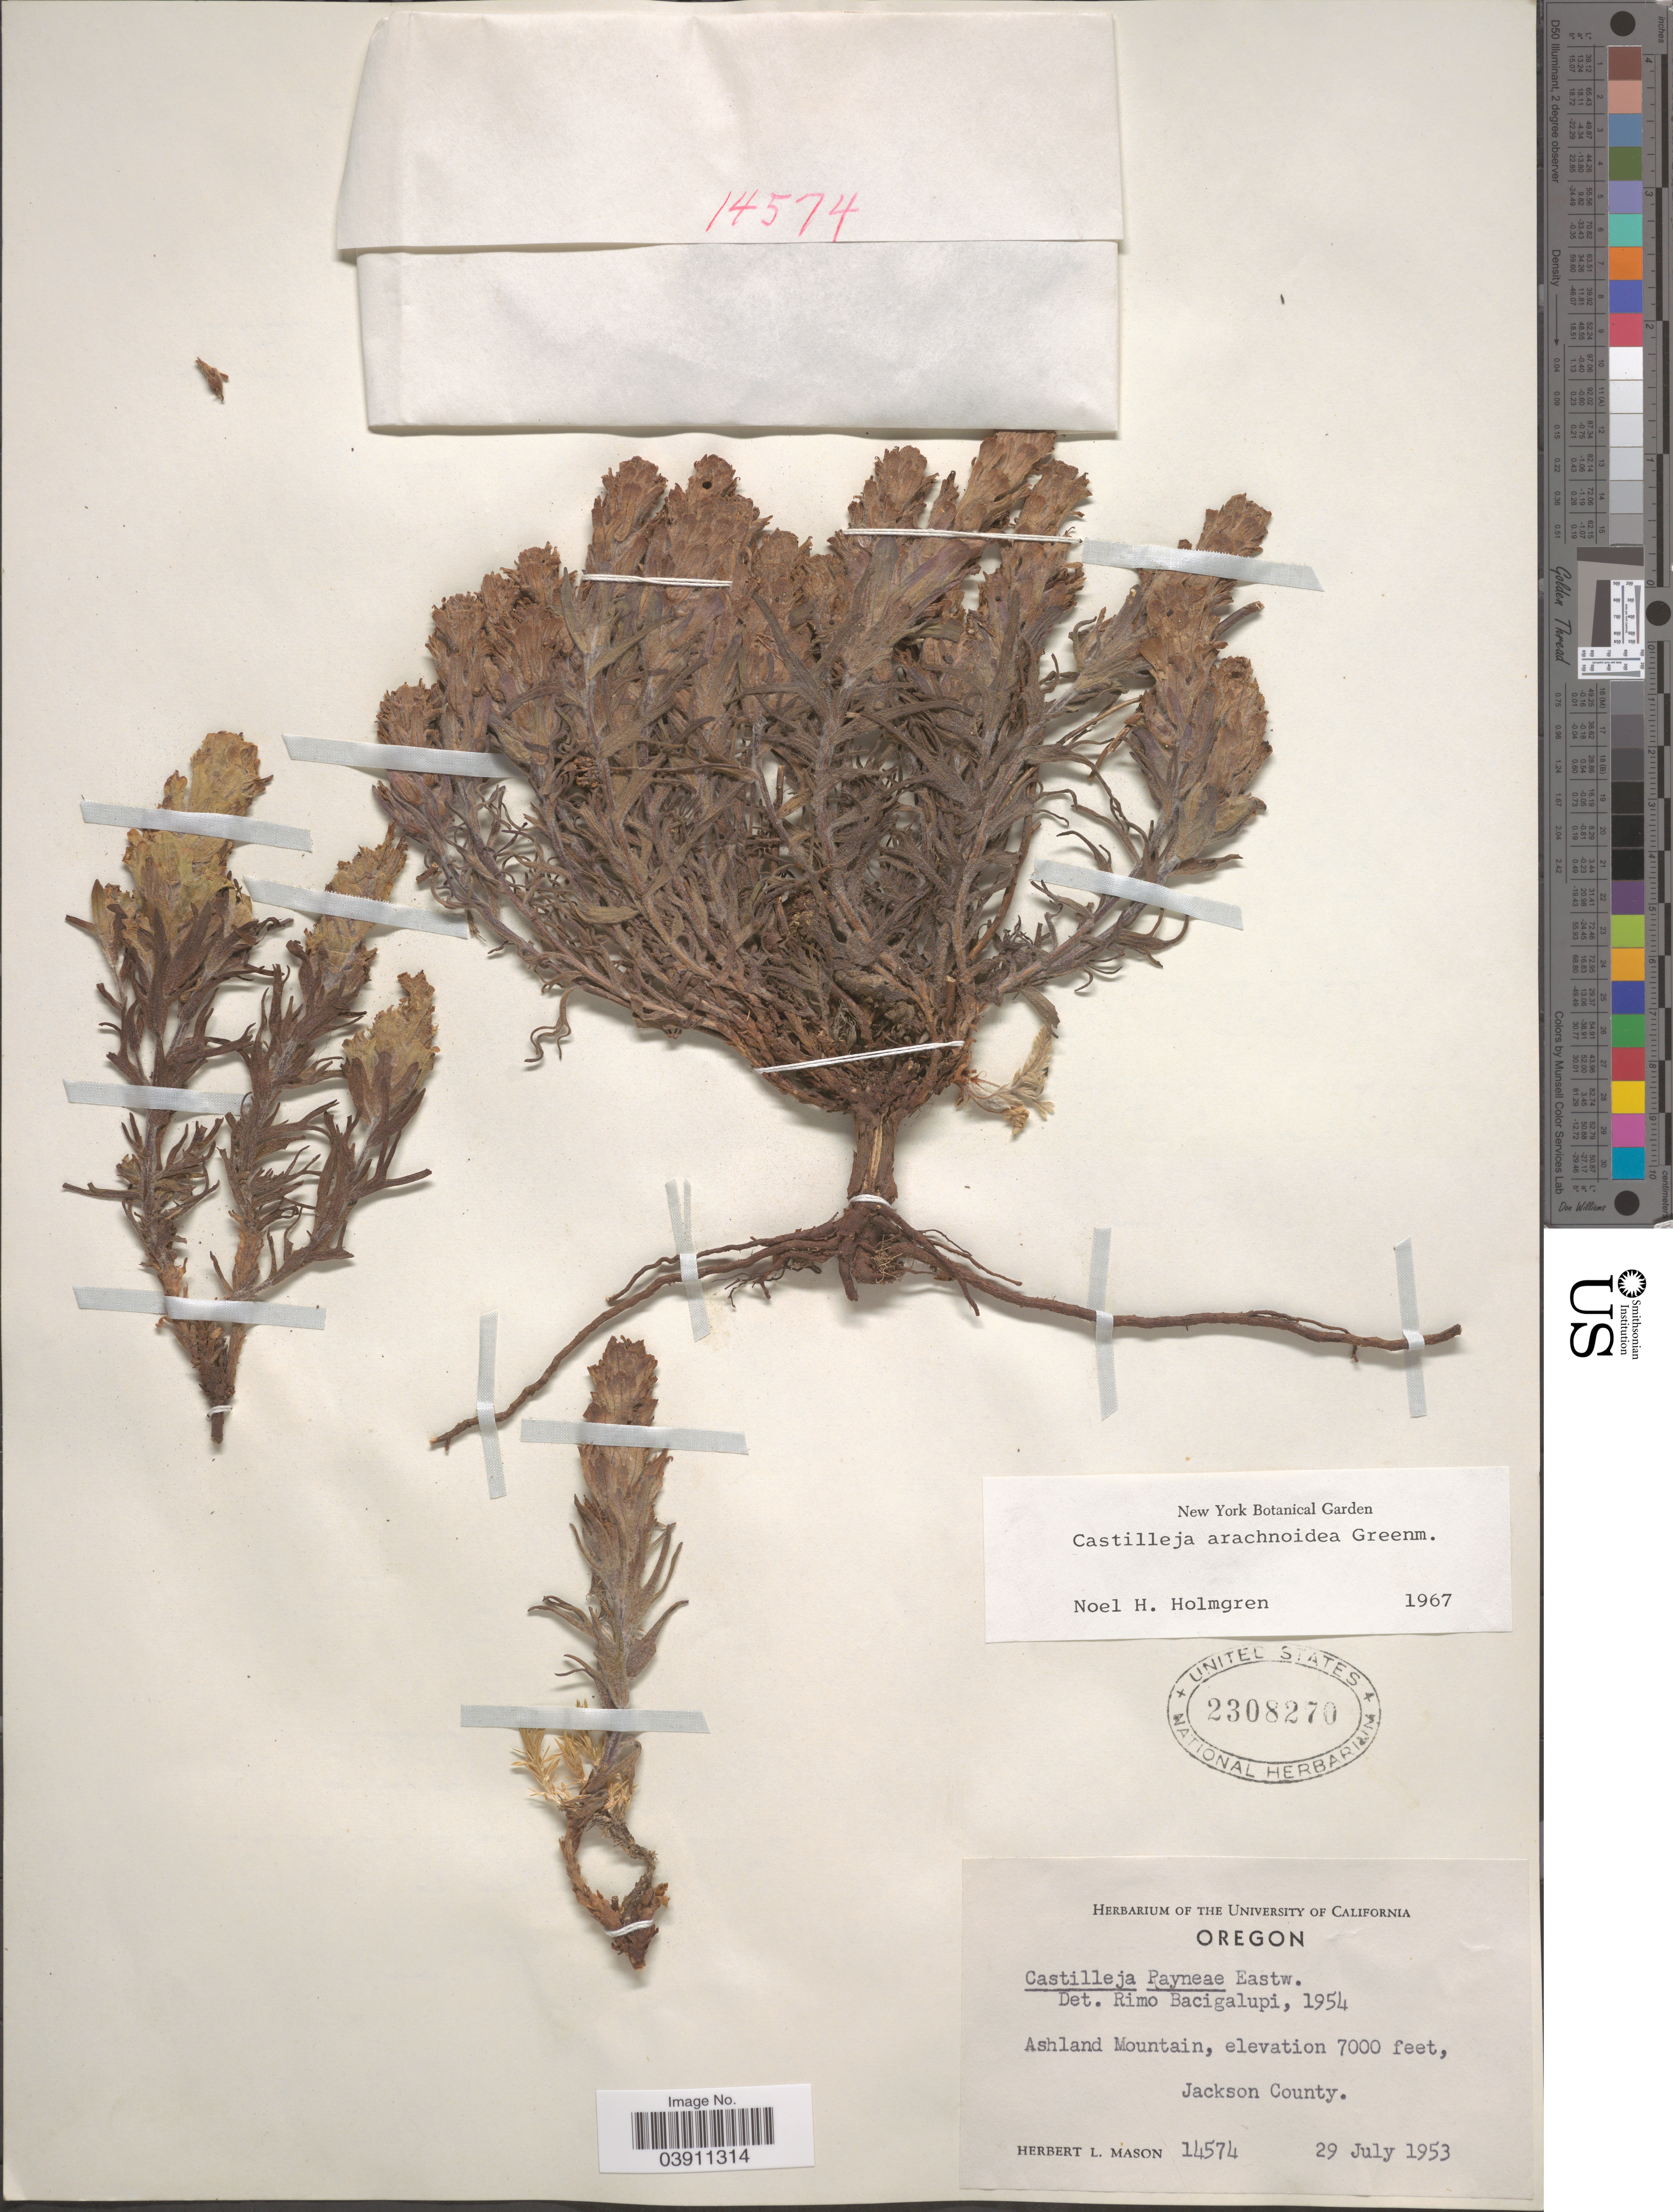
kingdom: Plantae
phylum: Tracheophyta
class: Magnoliopsida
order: Lamiales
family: Orobanchaceae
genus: Castilleja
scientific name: Castilleja arachnoidea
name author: Greenm.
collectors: H. L. Mason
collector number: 14574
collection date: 1953-07-29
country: United States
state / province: Oregon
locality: Ashland Mountain. Jackson County.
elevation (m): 2134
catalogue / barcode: US 2308270